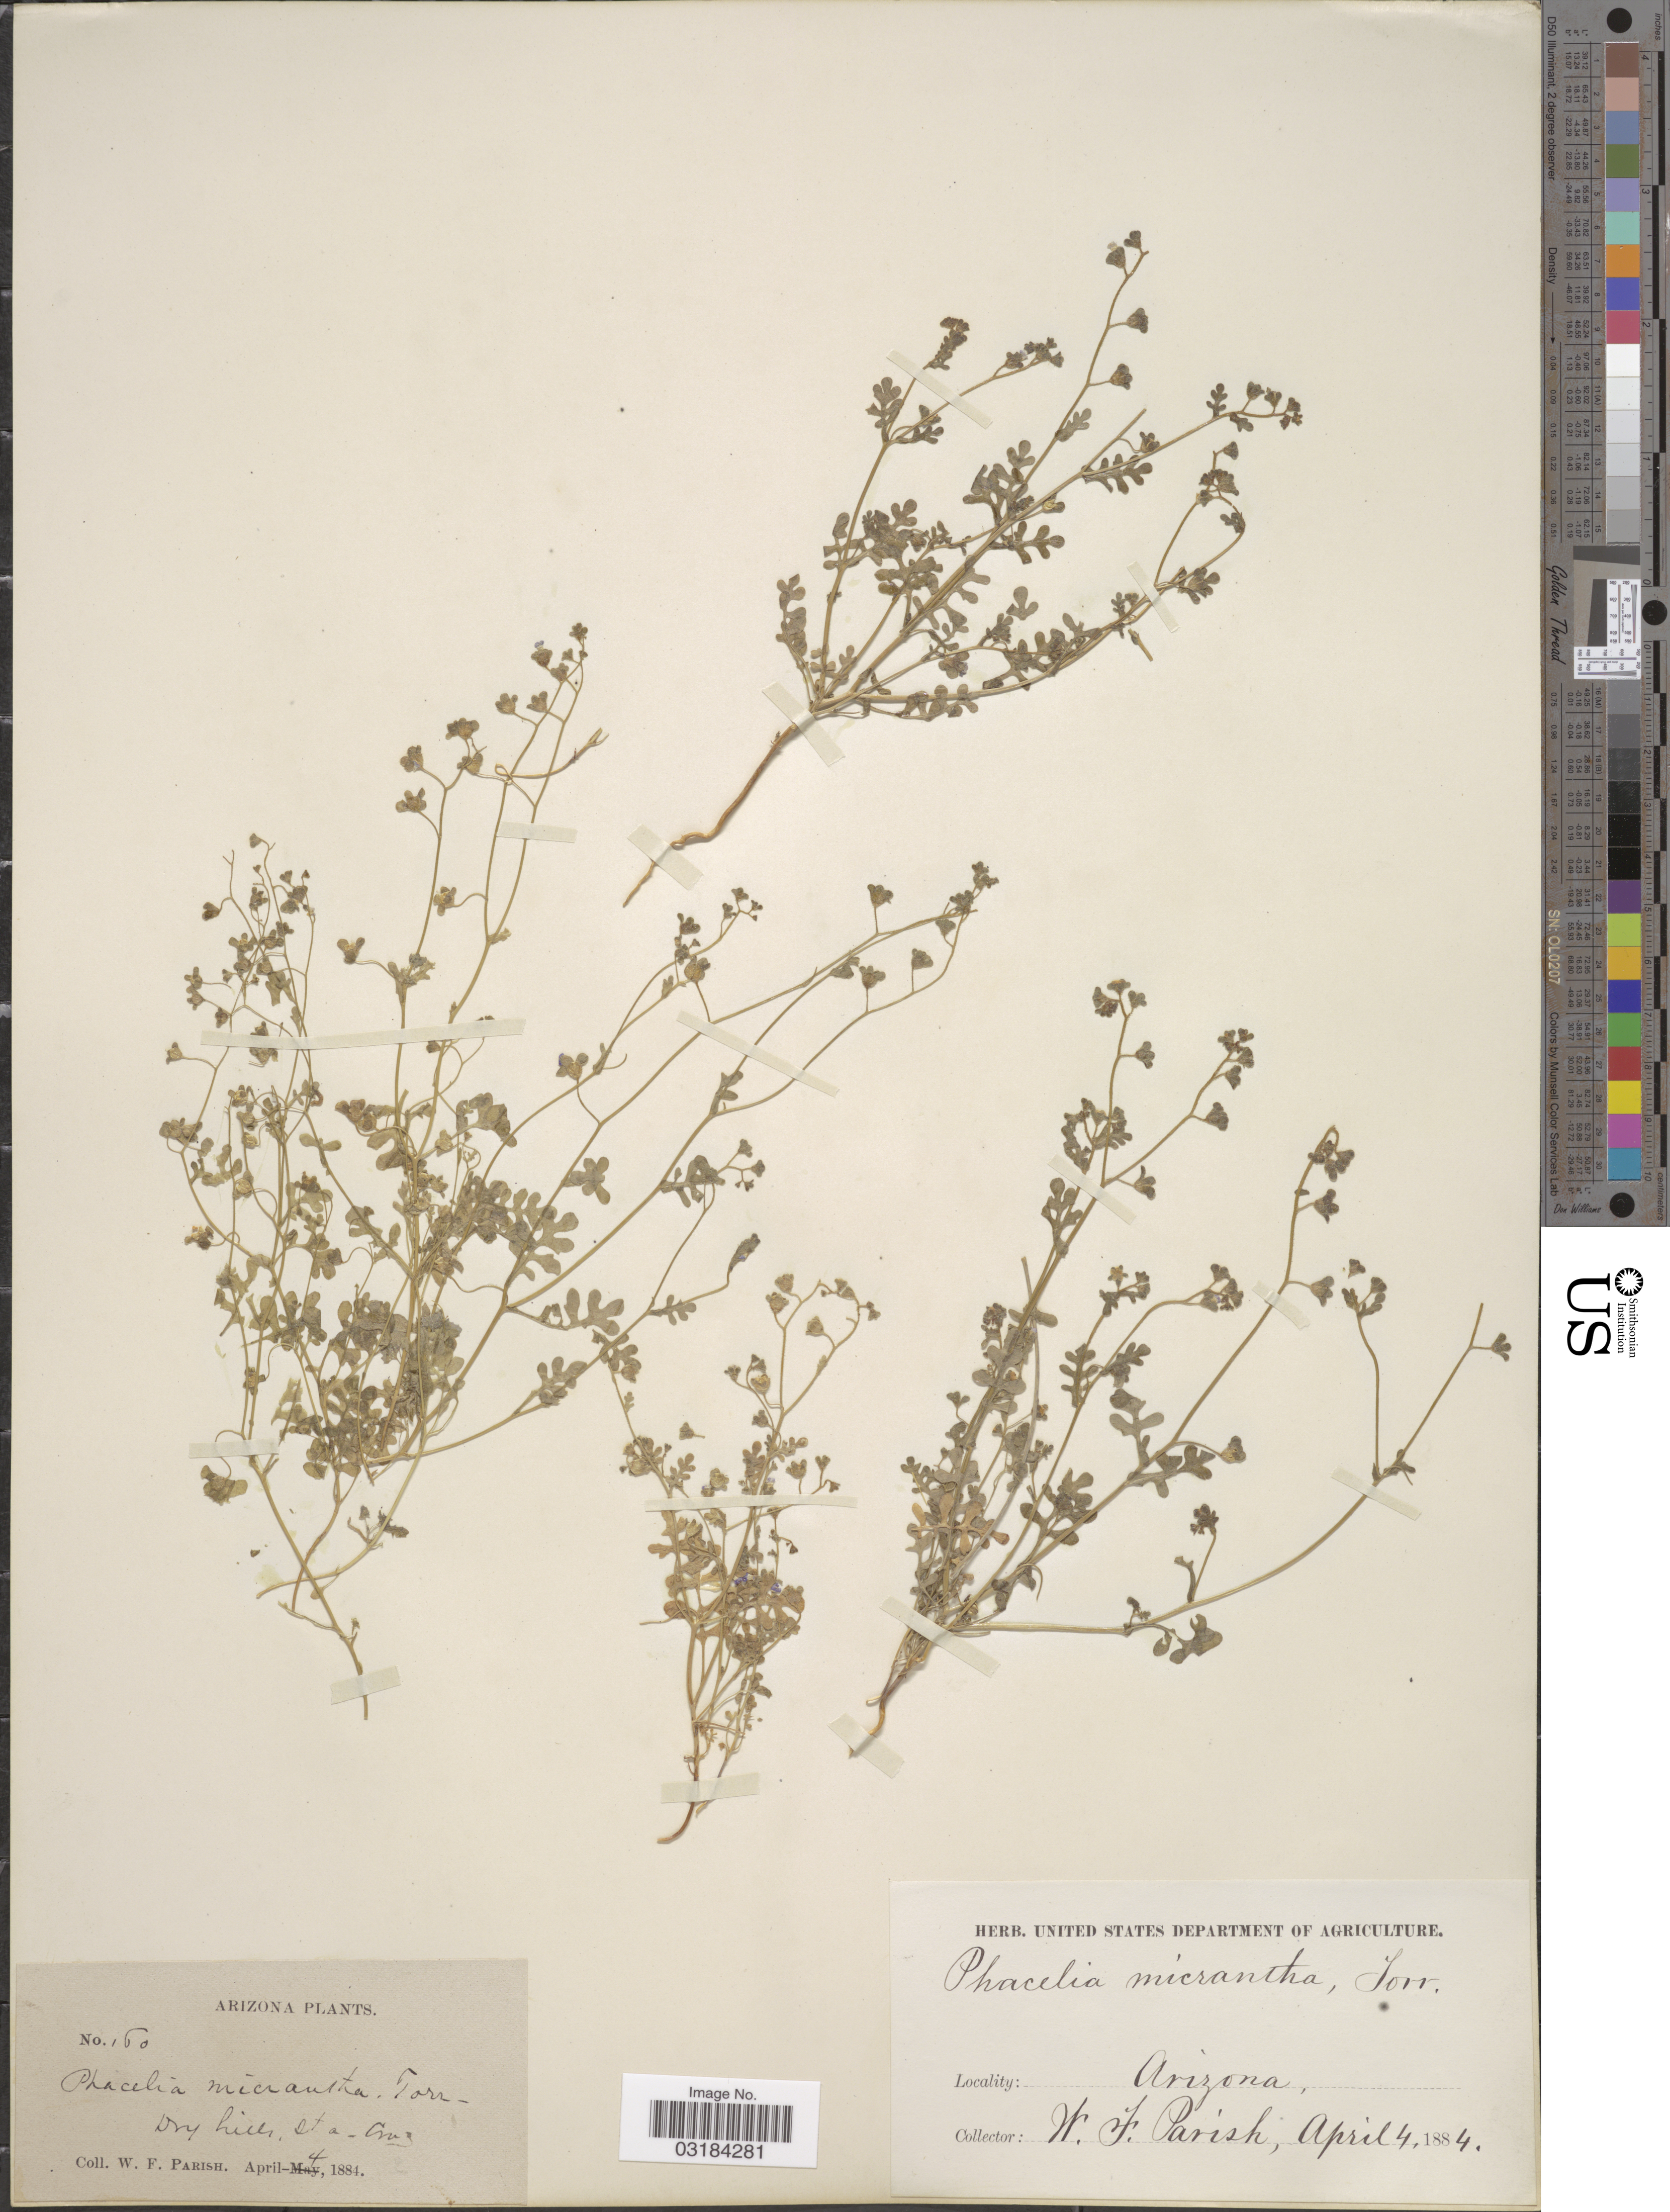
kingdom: Plantae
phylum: Tracheophyta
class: Magnoliopsida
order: Boraginales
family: Hydrophyllaceae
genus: Eucrypta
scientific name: Eucrypta micrantha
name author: (Torr.) A. Heller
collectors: W. F. Parish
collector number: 160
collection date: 1884-04-04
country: United States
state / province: Arizona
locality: Dry hills, Sta Cruz.